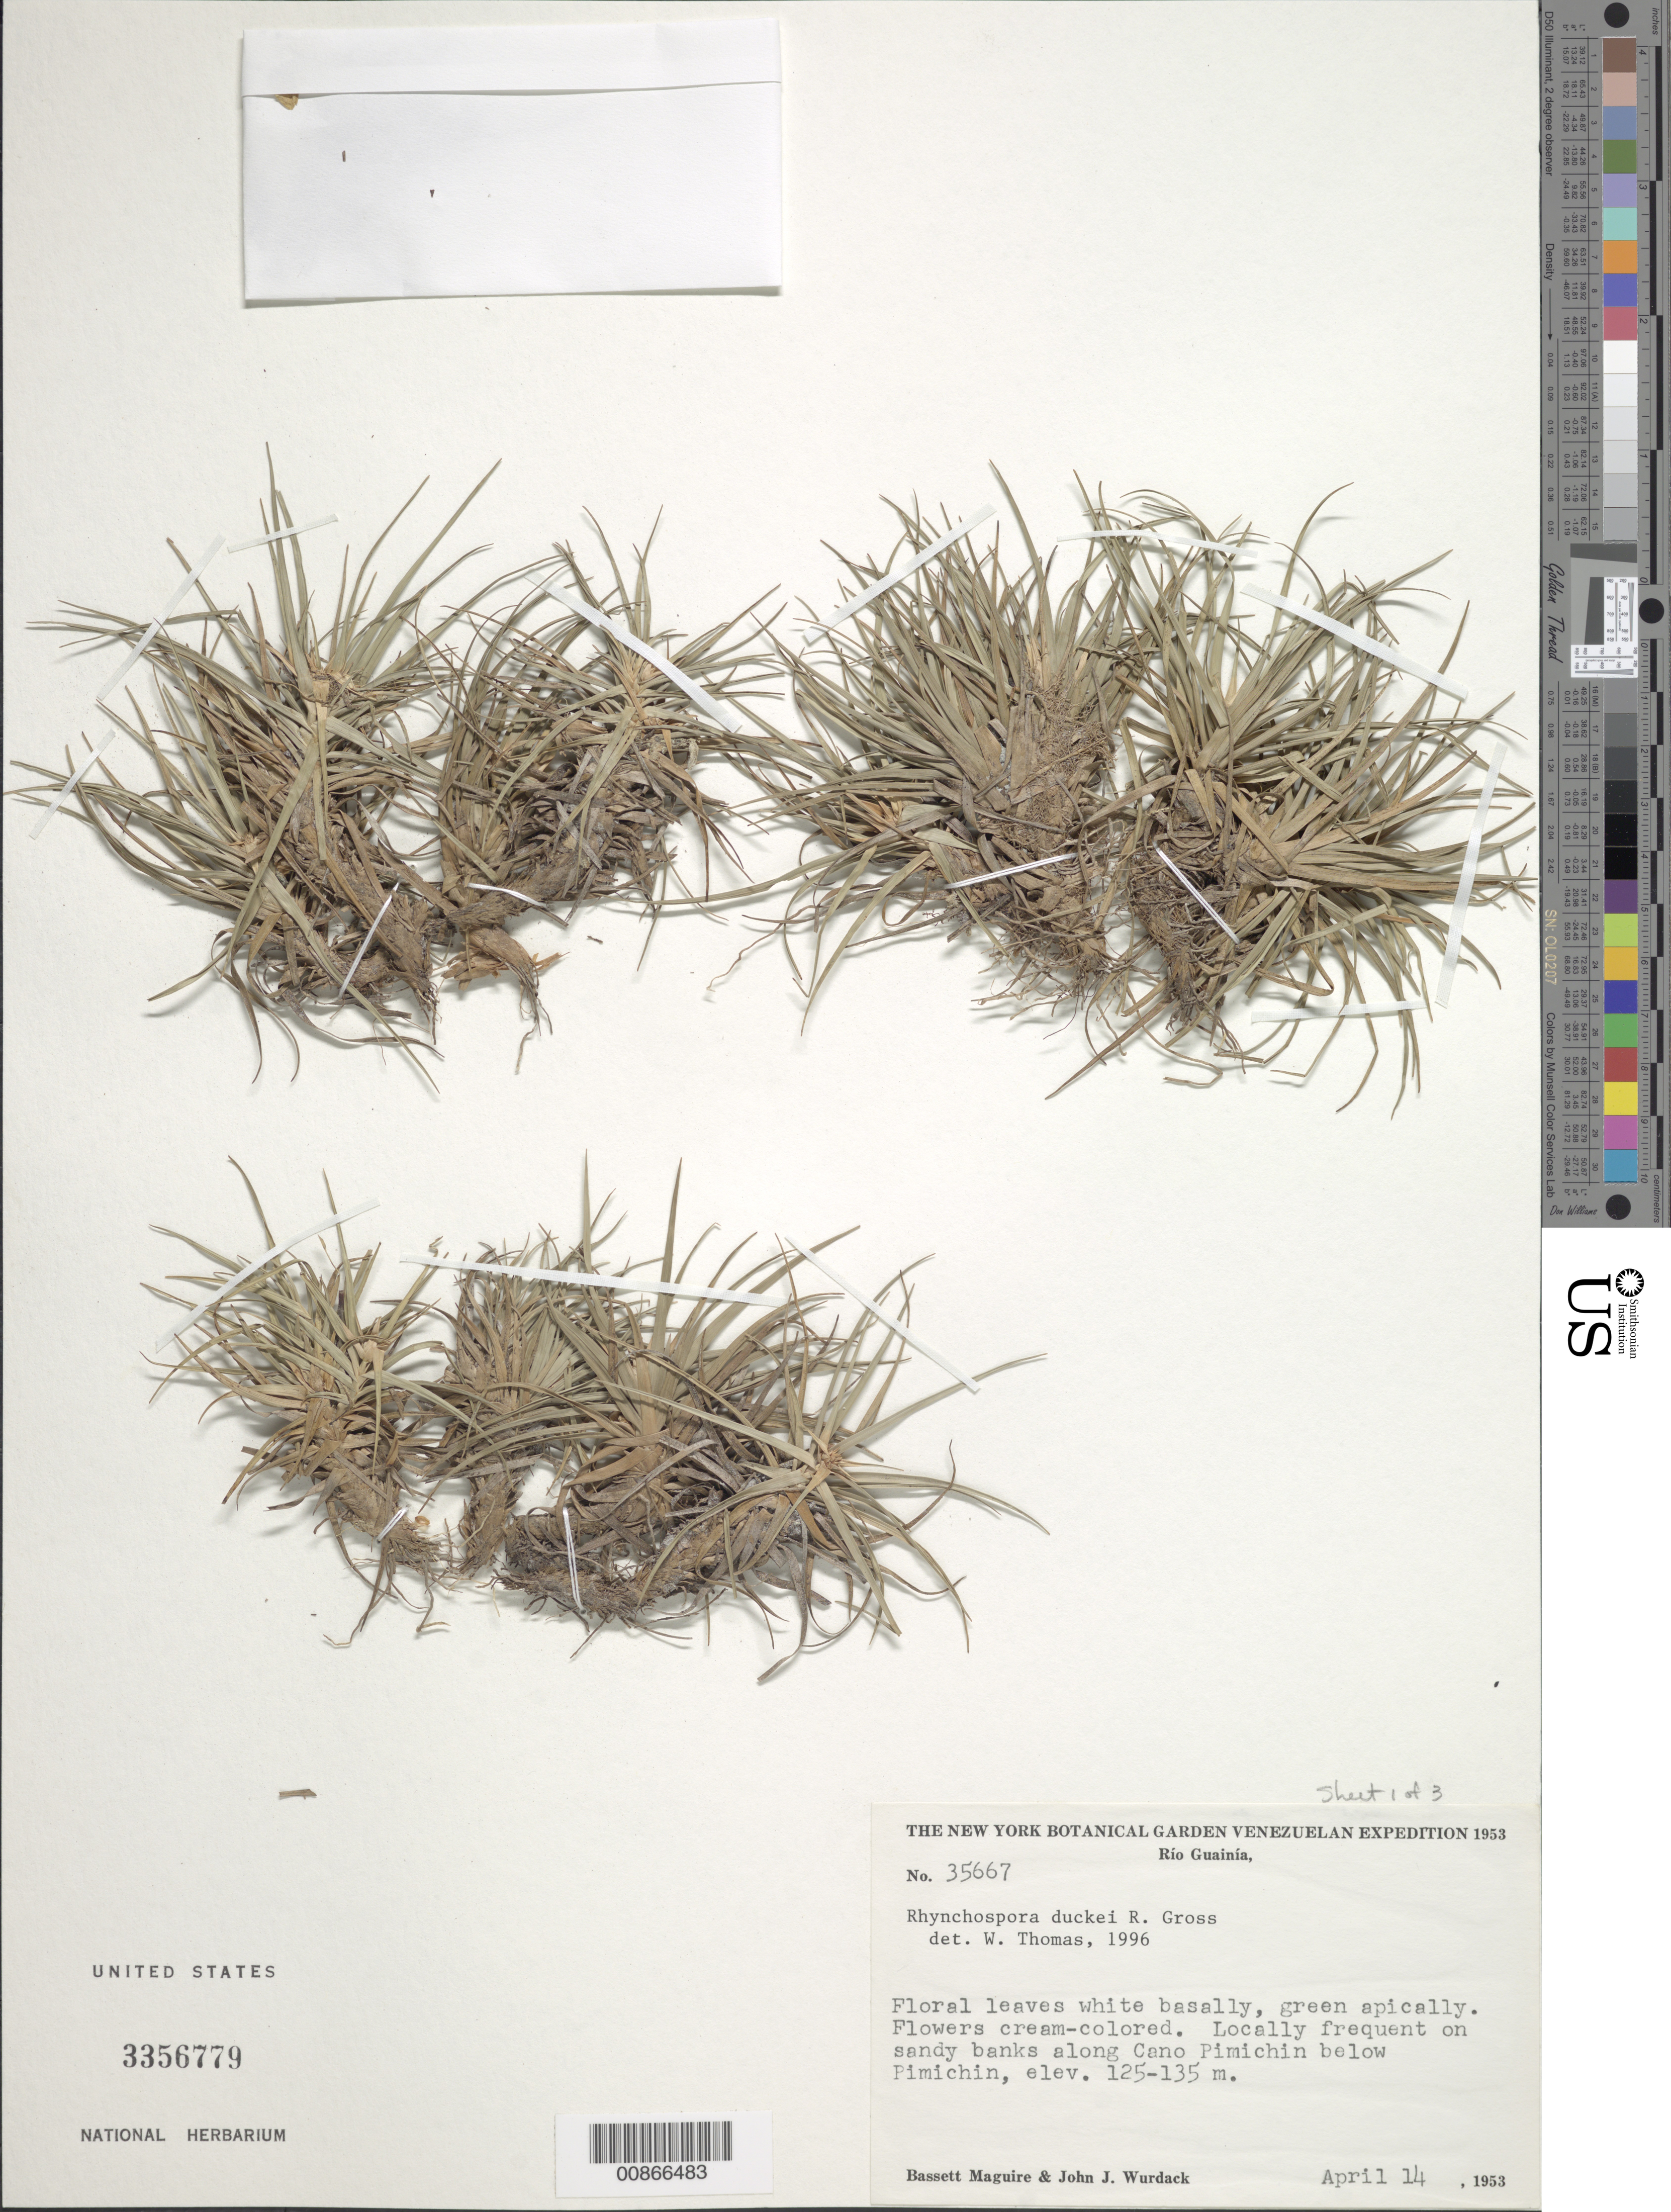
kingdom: Plantae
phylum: Tracheophyta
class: Liliopsida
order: Poales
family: Cyperaceae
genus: Rhynchospora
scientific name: Rhynchospora duckei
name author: Gross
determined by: Thomas, W. W., (NY), New York Botanical Garden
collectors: B. Maguire & J. J. Wurdack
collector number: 35667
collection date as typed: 14-Apr-53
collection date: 1953-04-14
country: Venezuela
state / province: Amazonas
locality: Río Guainía, Caño Pimichin, below Pimichin village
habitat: Sandy banks along Caño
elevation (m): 125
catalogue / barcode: US 3356779